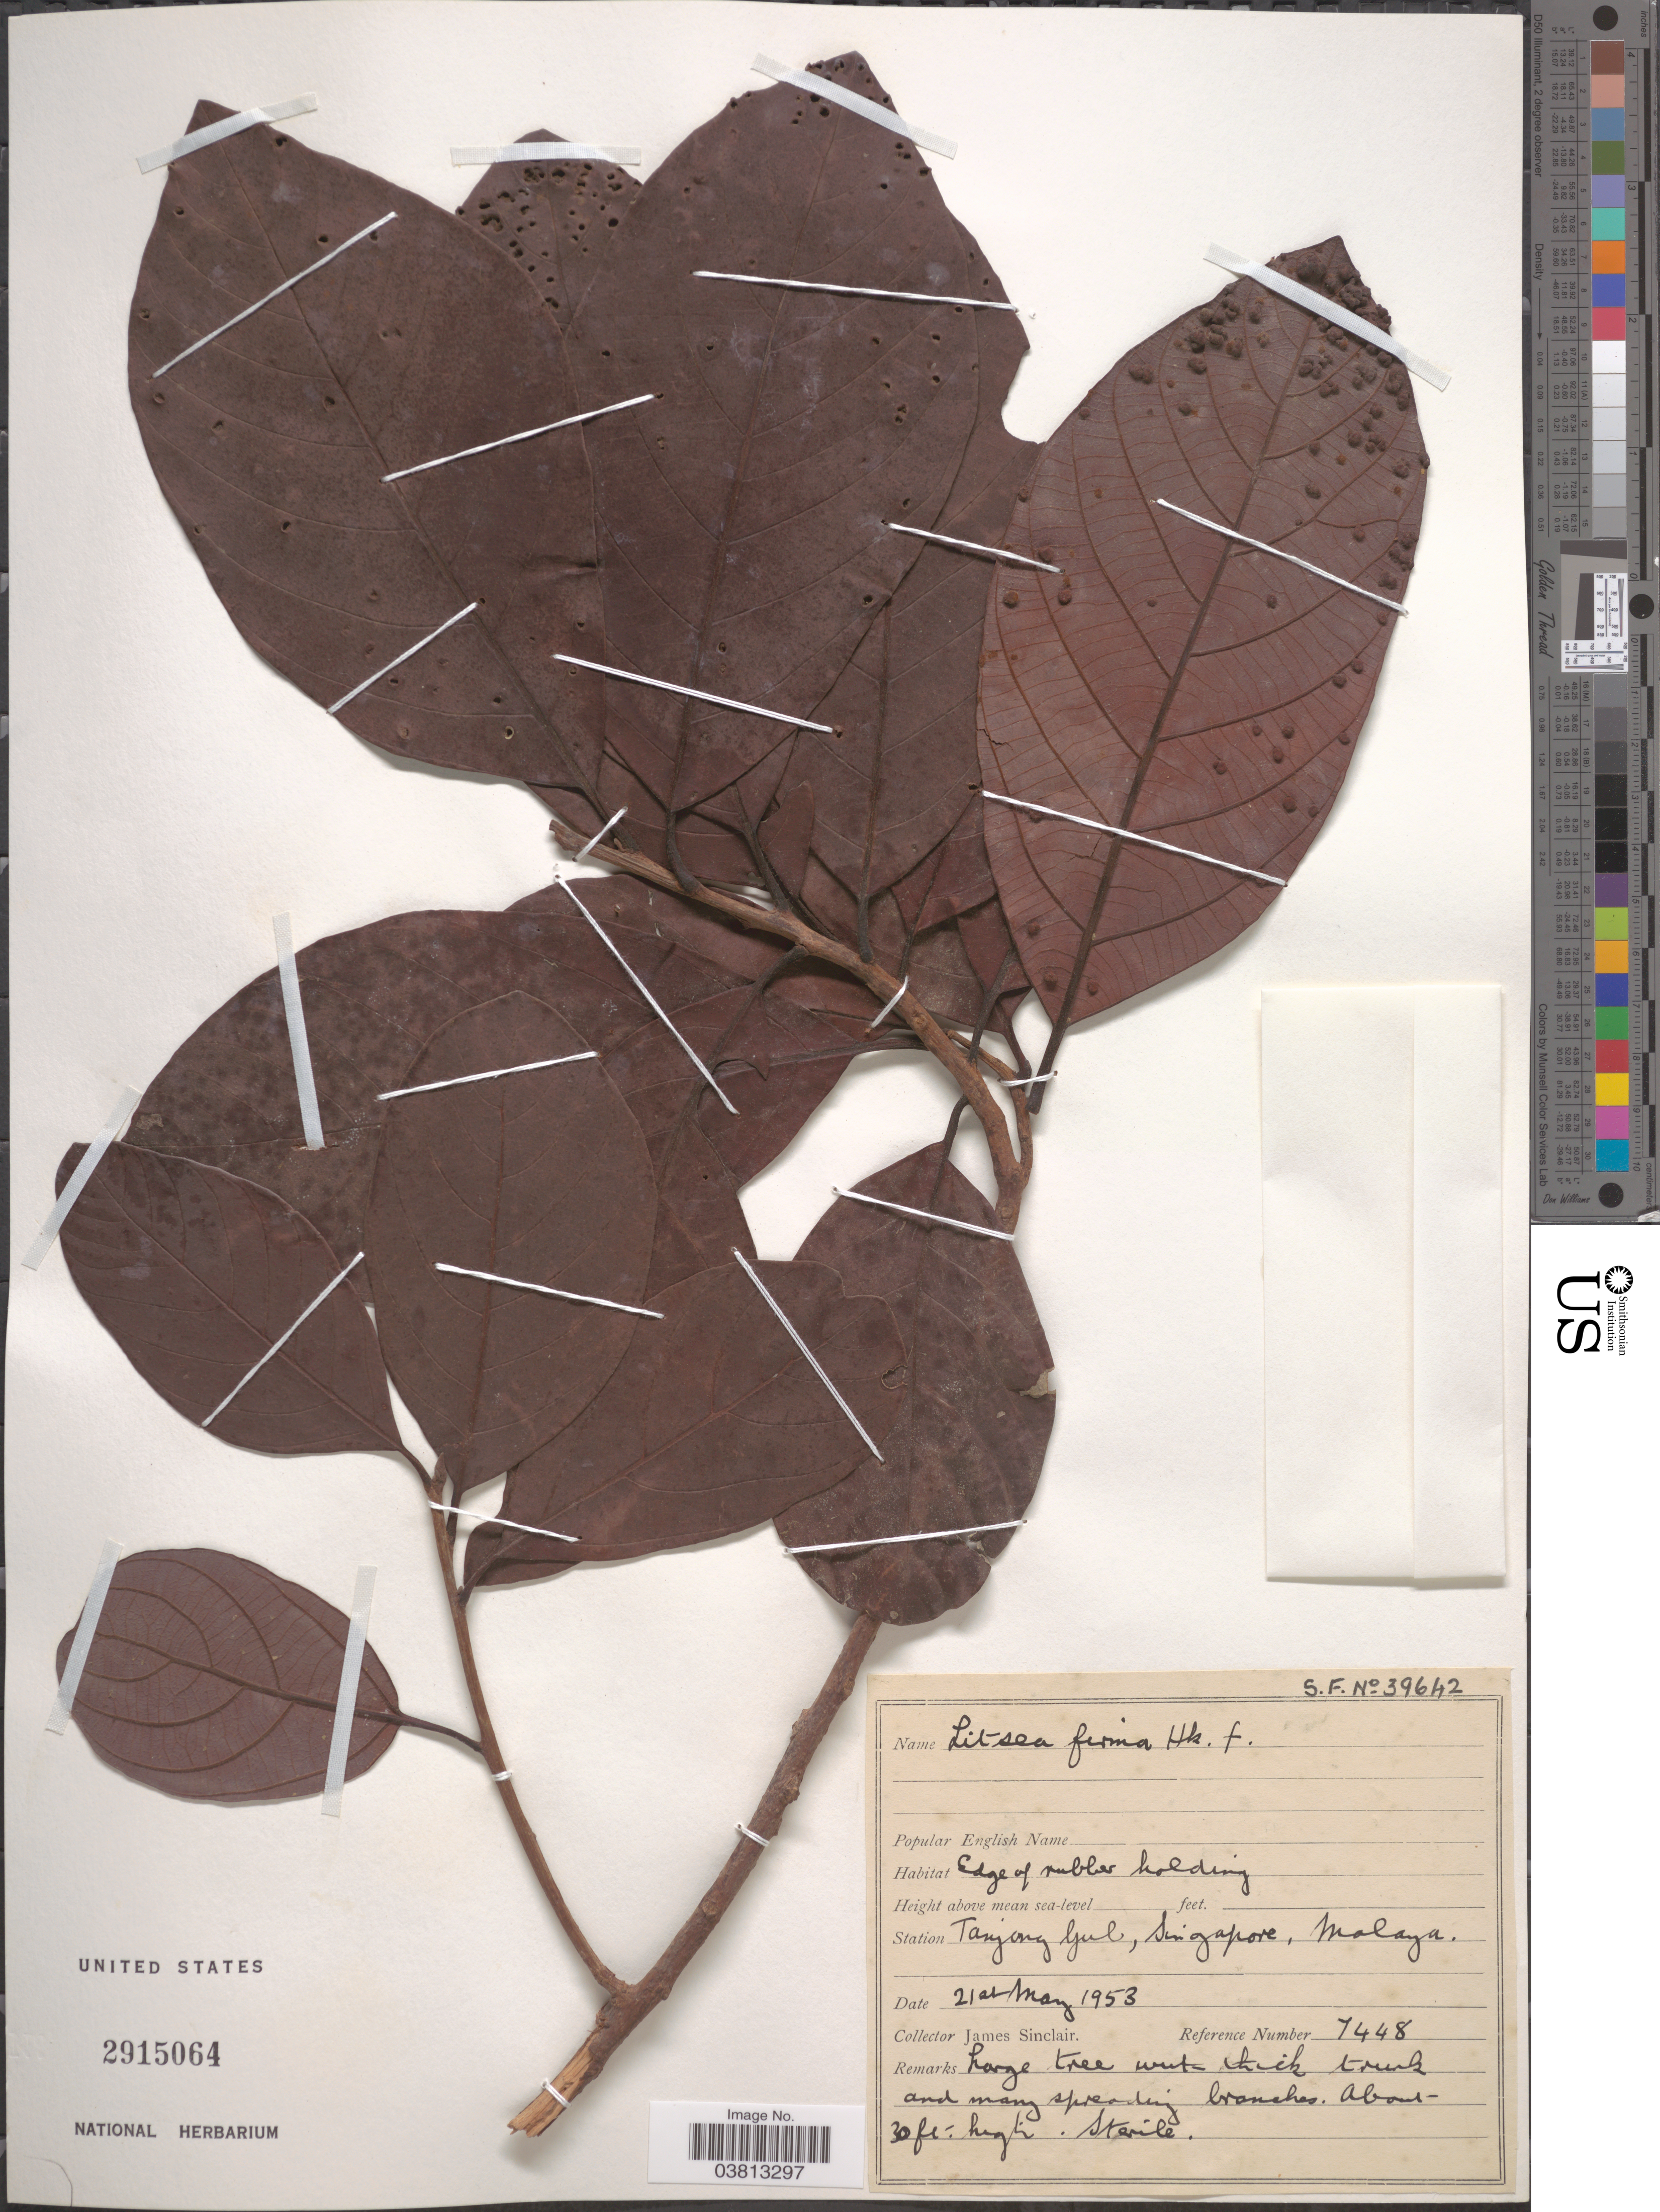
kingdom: Plantae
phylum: Tracheophyta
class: Magnoliopsida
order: Laurales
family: Lauraceae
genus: Litsea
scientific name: Litsea firma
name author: (Blume) Hook. f.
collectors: J. Sinclair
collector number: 7448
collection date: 1953-05-21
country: Singapore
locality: Station Tanjong Gul, Malaya.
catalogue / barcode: US 2915064